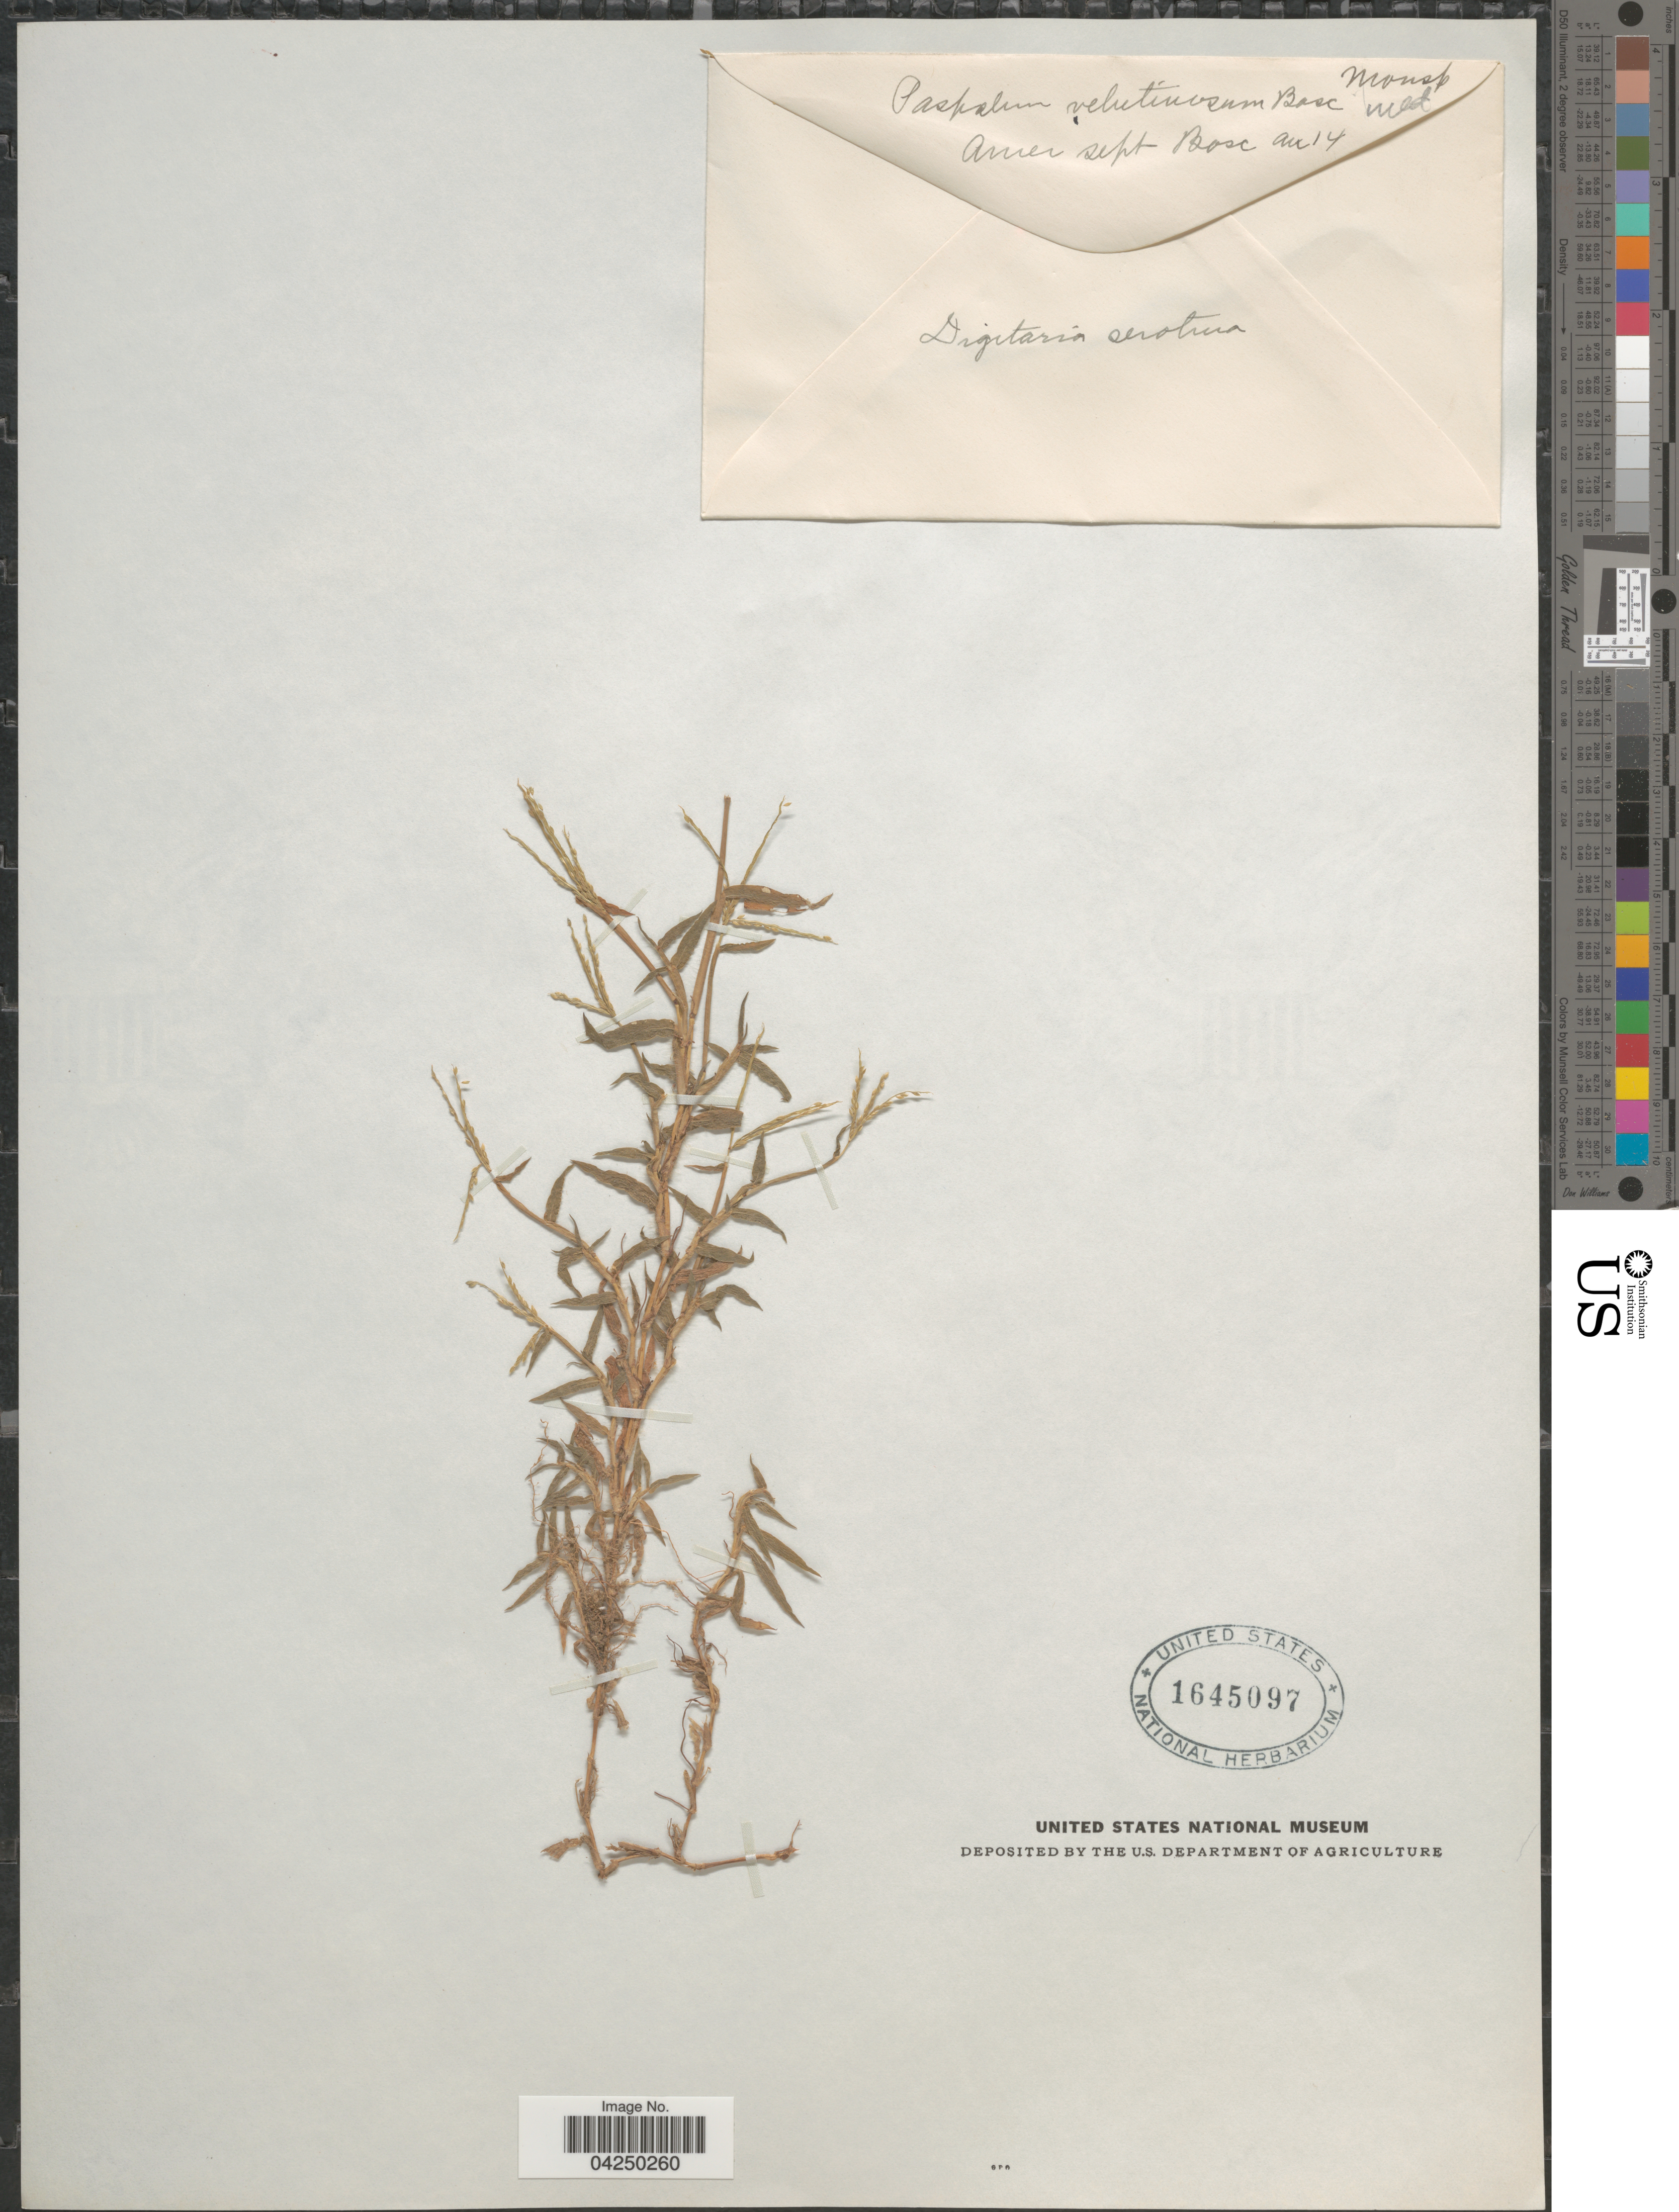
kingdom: Plantae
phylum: Tracheophyta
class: Liliopsida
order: Poales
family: Poaceae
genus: Digitaria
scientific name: Digitaria serotina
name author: (Walter) Michx.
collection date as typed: Transcribed d/m/y: /8/14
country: United States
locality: Amer sept Bosc. [unsure placement]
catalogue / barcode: US 1645097